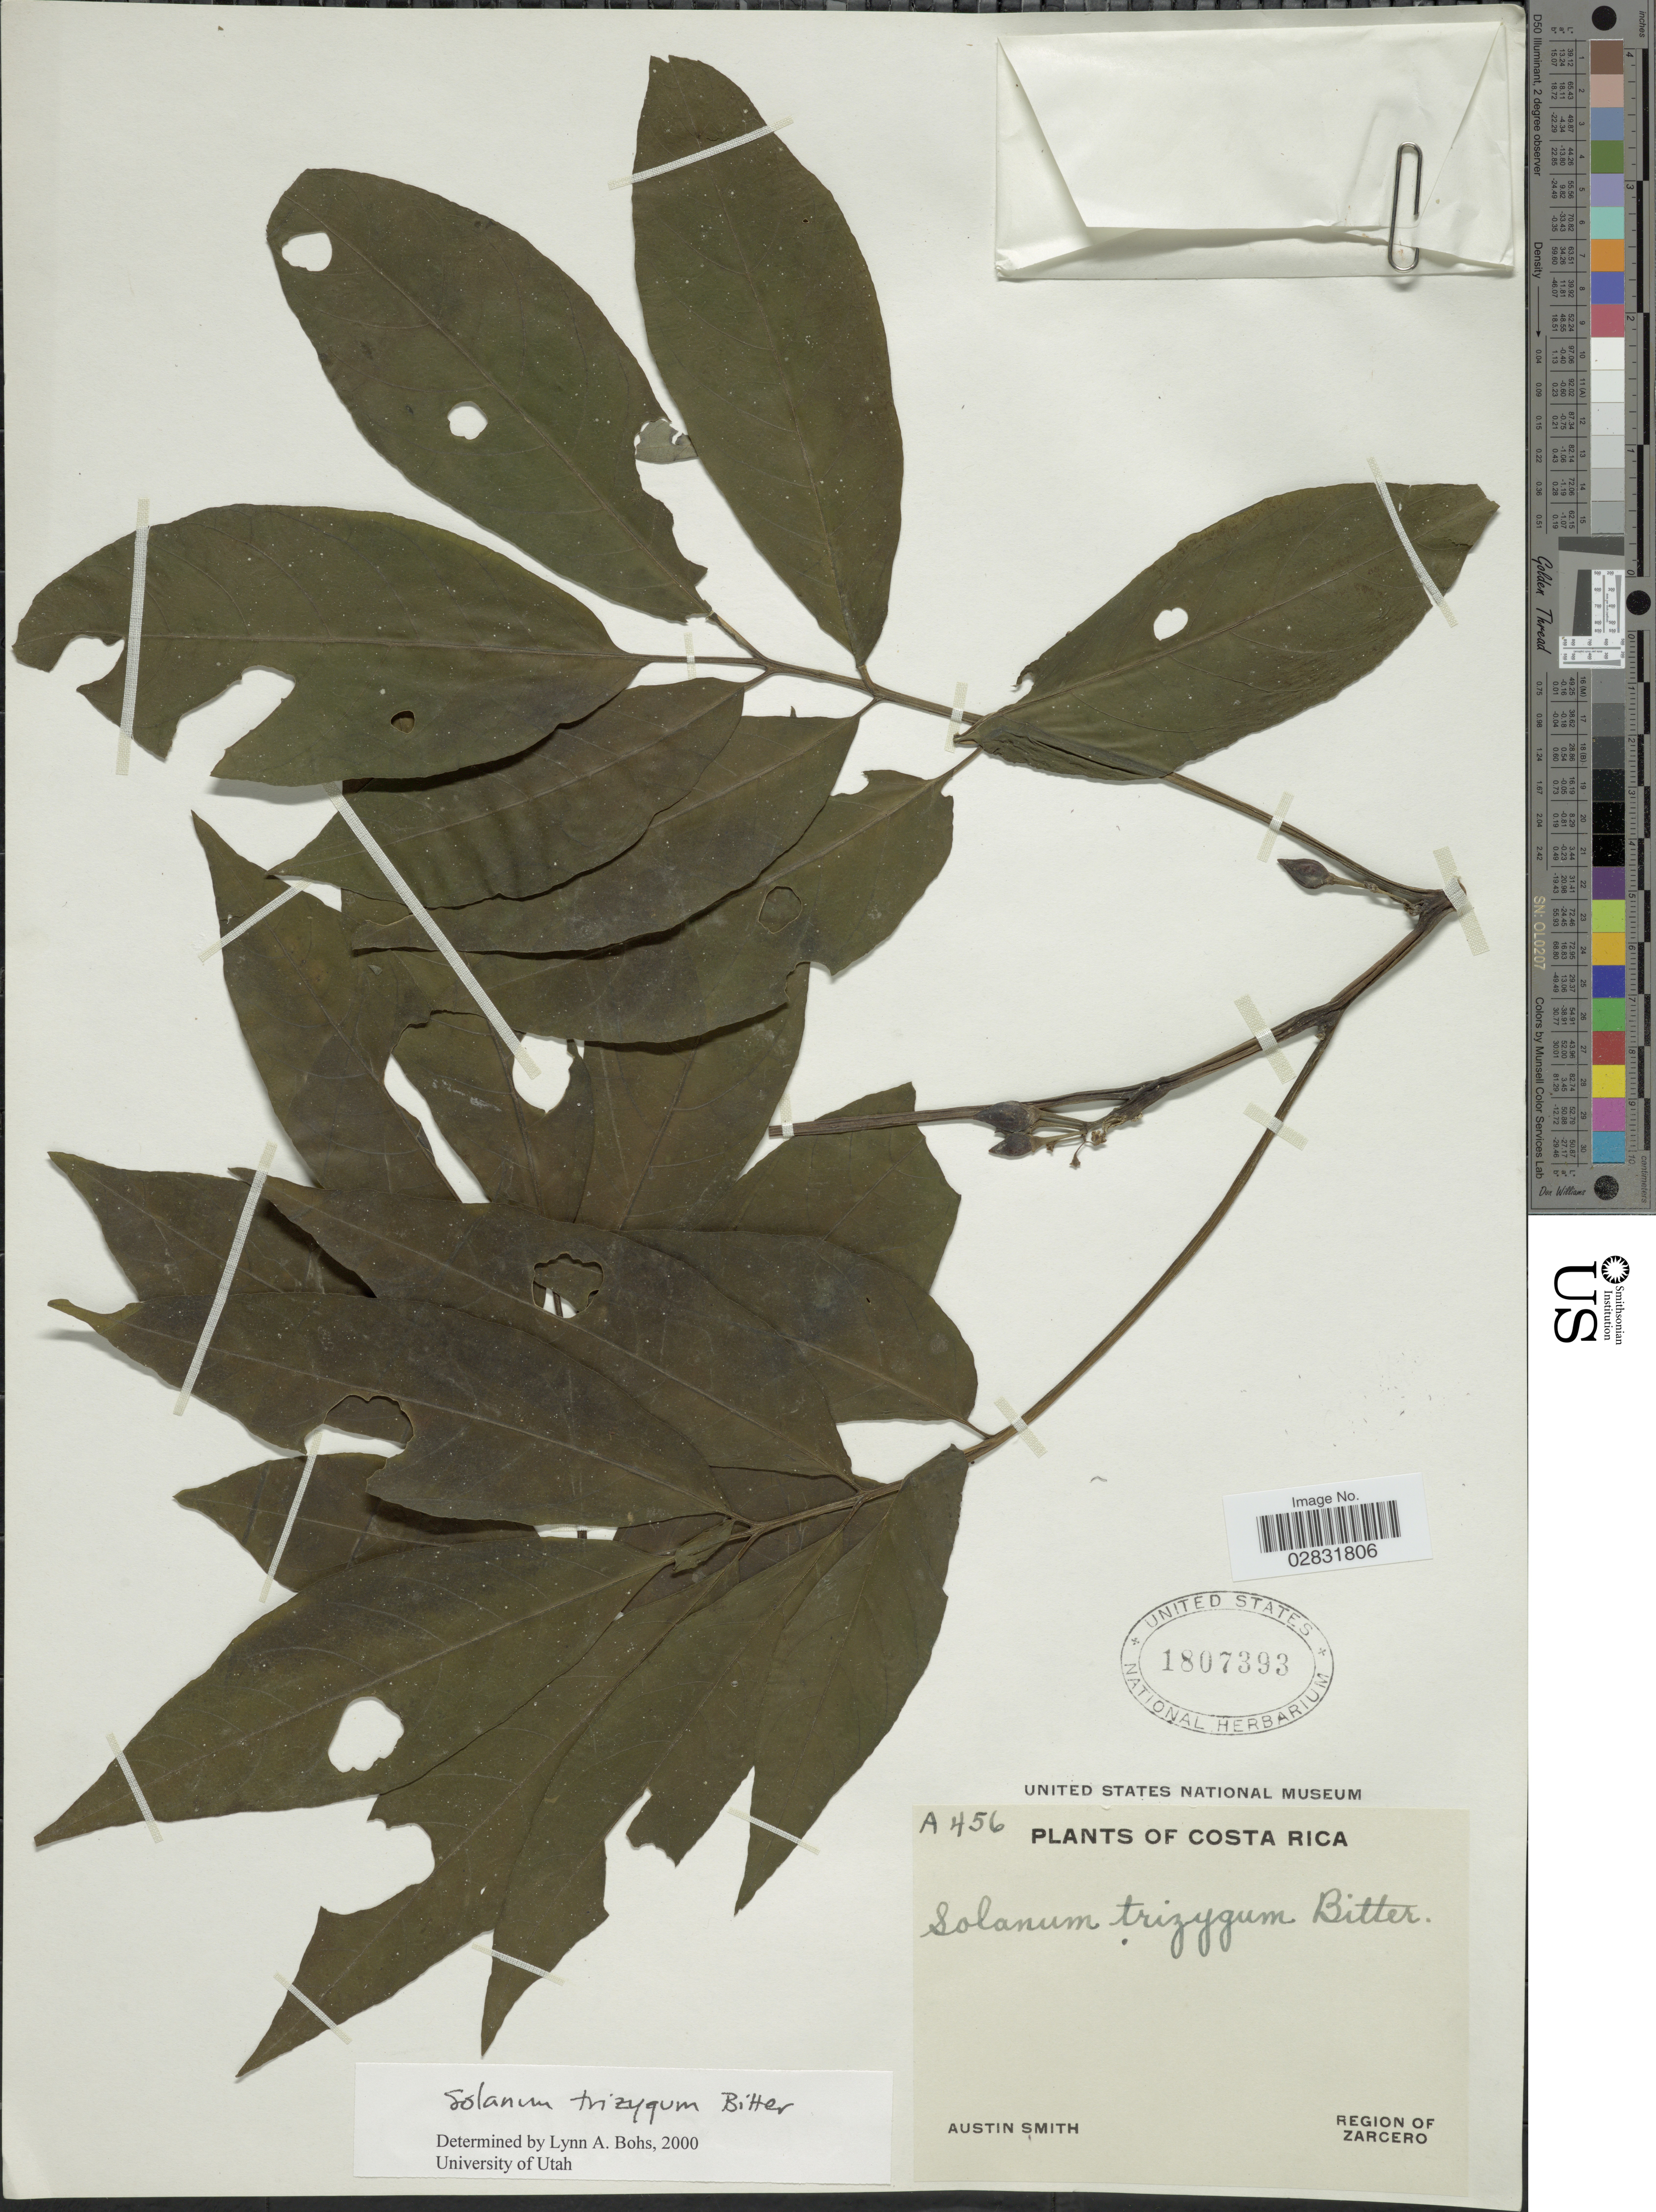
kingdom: Plantae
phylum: Tracheophyta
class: Magnoliopsida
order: Solanales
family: Solanaceae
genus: Solanum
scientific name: Solanum trizygum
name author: Bitter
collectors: Aust P. Smith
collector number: A456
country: Costa Rica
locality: Region of Zarcero.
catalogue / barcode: US 1807393